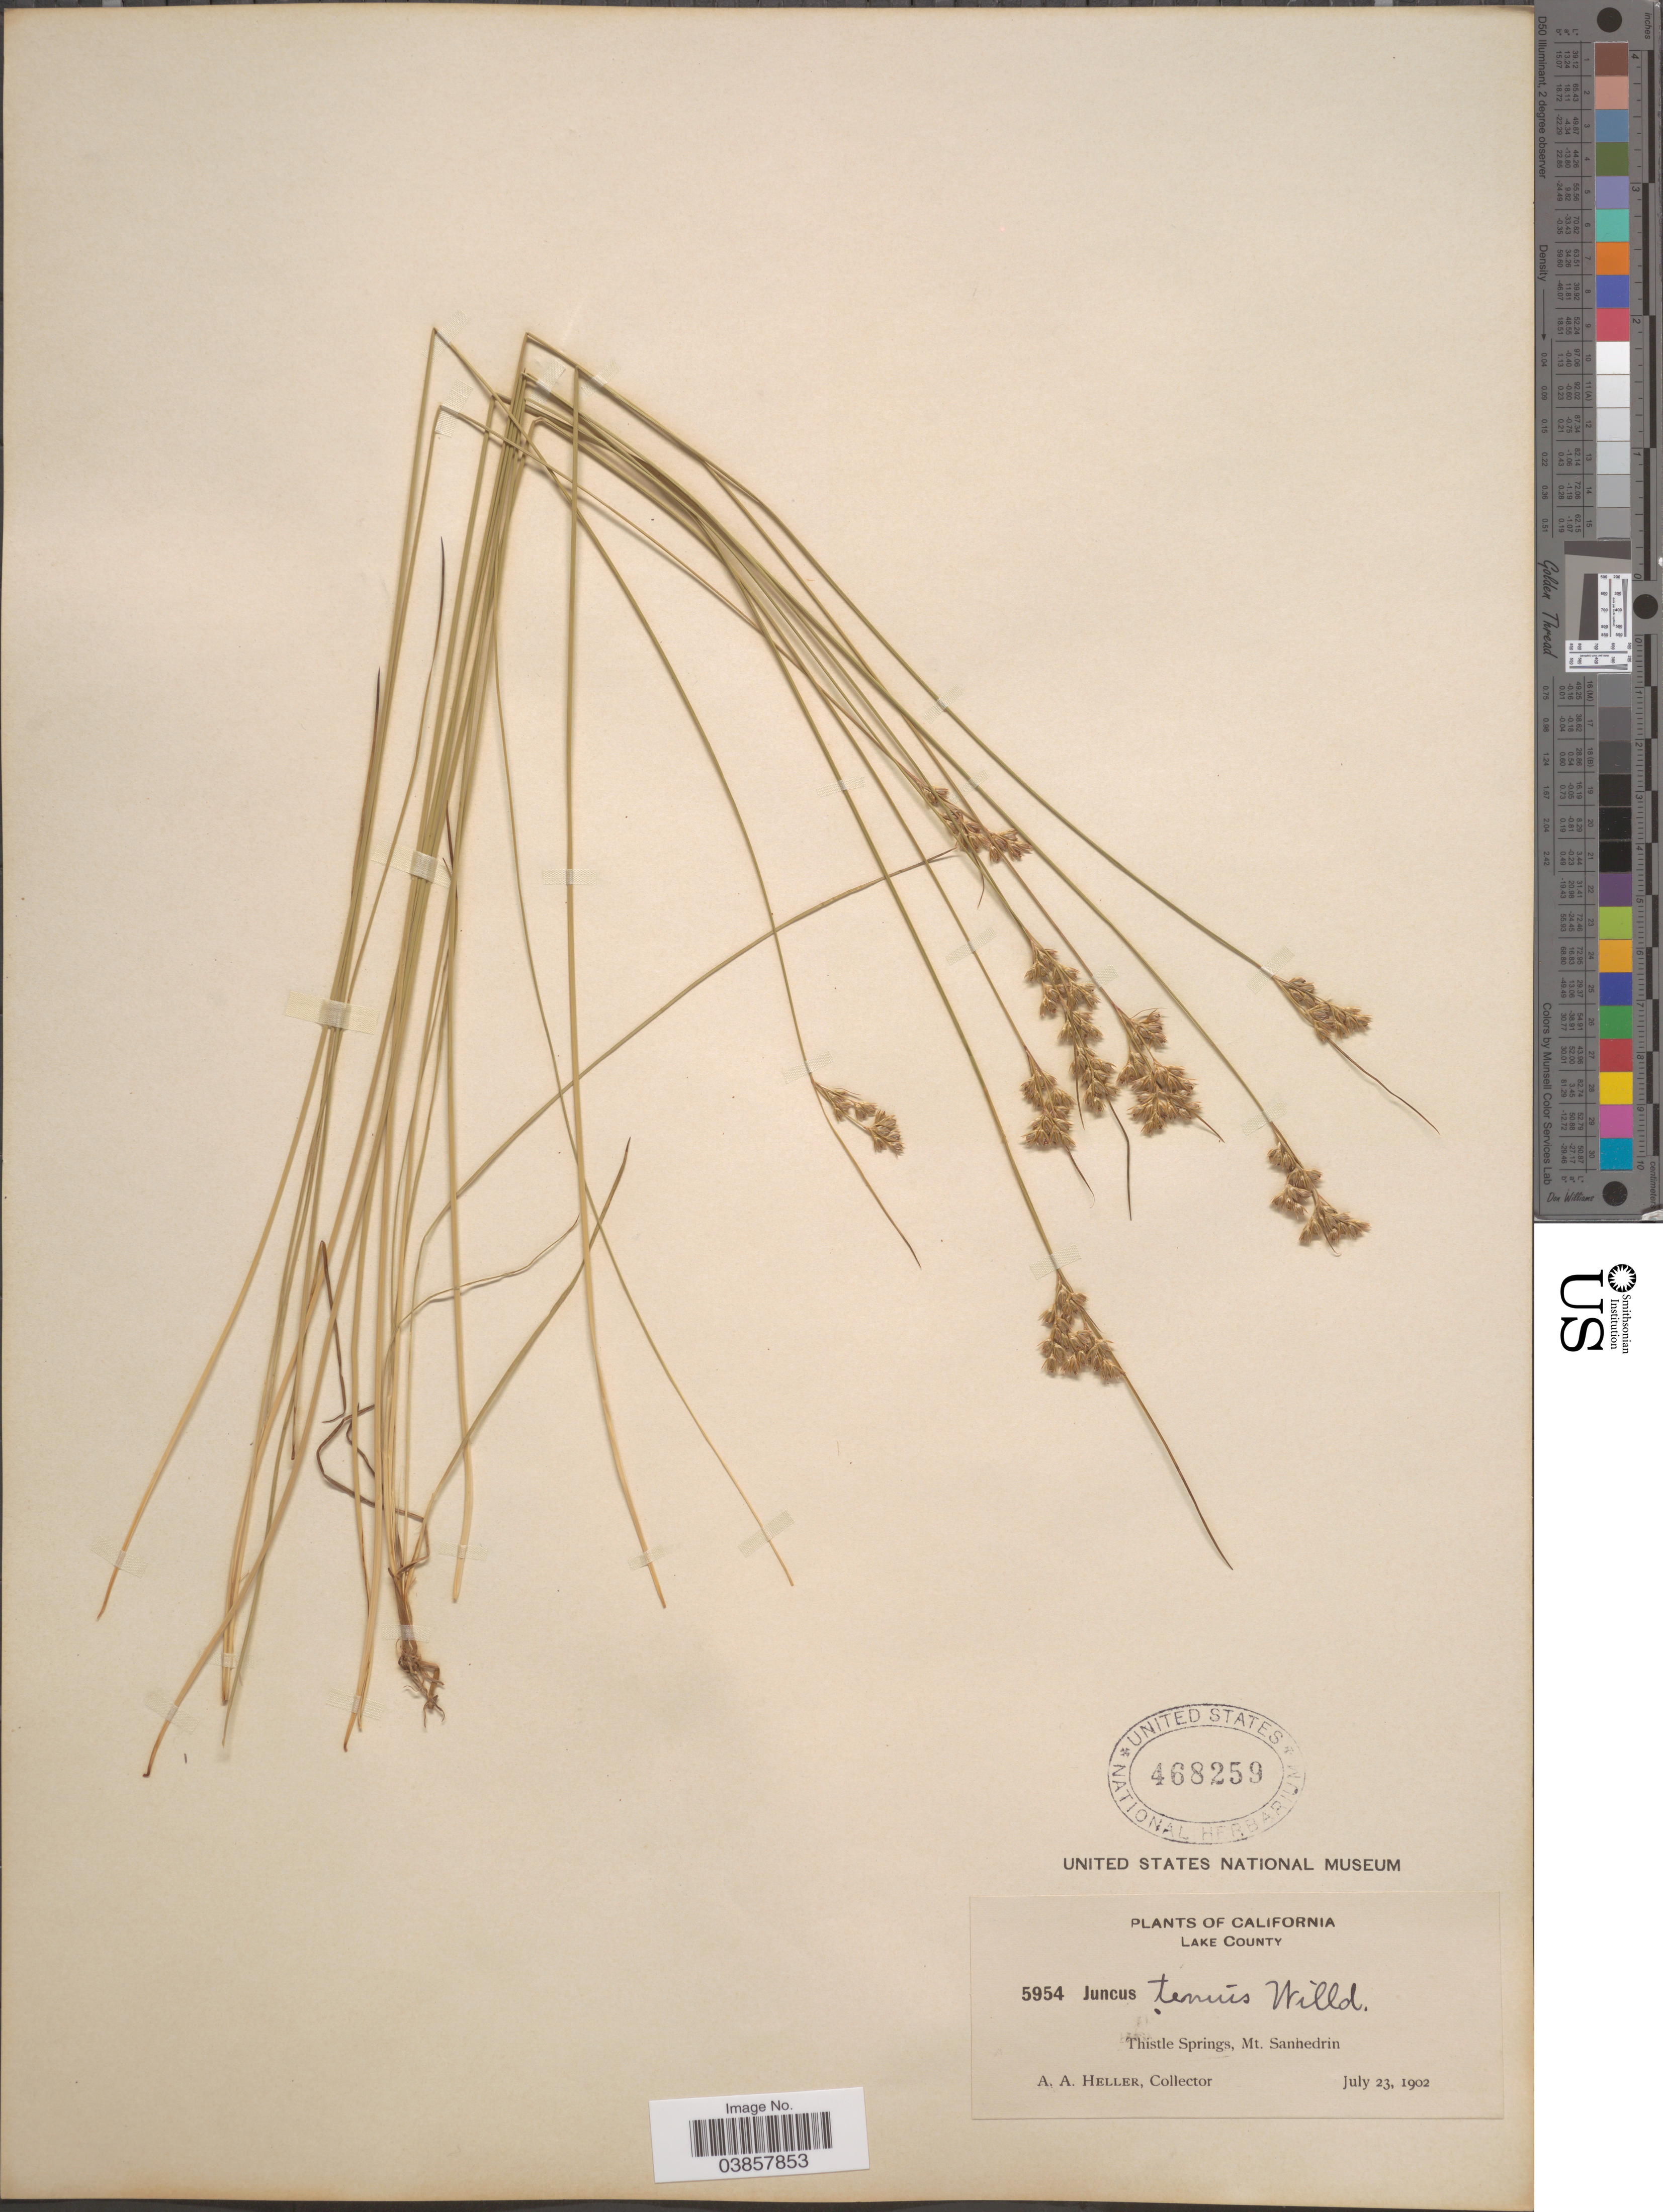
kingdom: Plantae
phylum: Tracheophyta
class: Liliopsida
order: Poales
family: Juncaceae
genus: Juncus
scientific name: Juncus tenuis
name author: Willd.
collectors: A. A. Heller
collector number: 5954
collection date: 1902-07-23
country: United States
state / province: California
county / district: Lake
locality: Lake County. Thistle Springs, Mt. Sanhedrin.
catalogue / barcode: US 468259